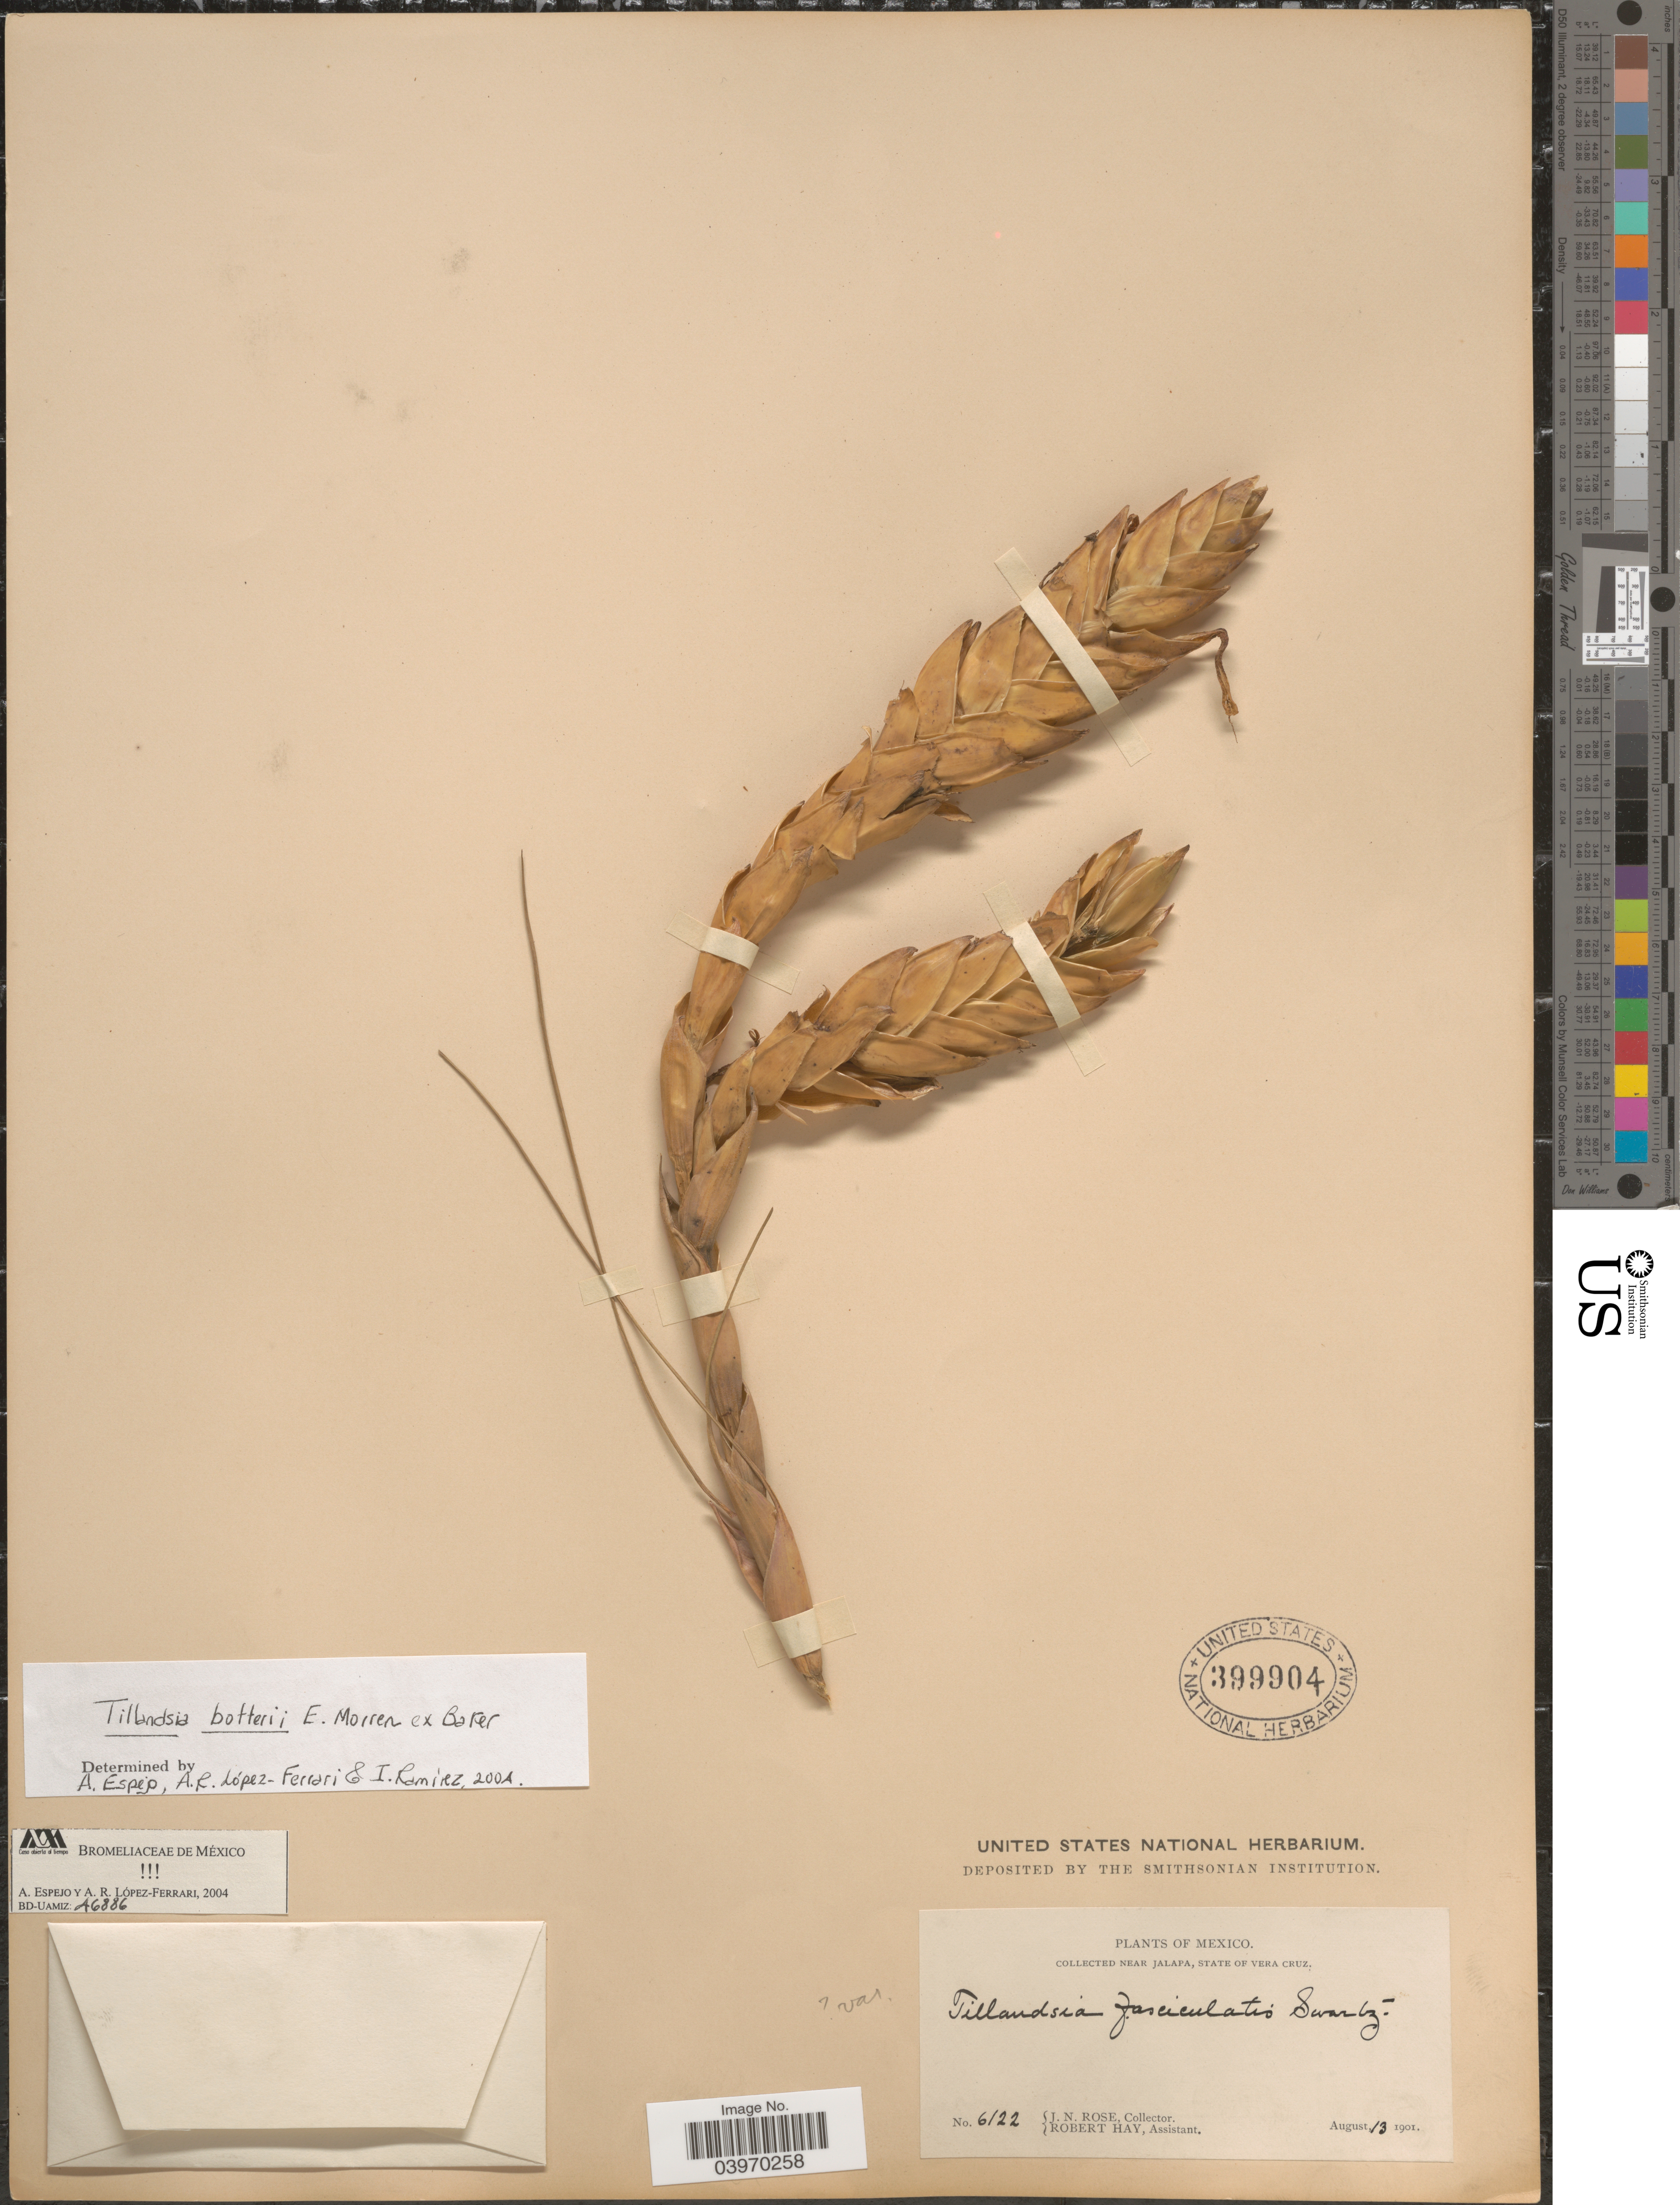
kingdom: Plantae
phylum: Tracheophyta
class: Liliopsida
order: Poales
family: Bromeliaceae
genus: Tillandsia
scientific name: Tillandsia botterii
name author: É. Morren ex Baker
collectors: J. N. Rose & R. Hay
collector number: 6122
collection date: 1901-08-13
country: Mexico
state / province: Veracruz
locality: Near Jalapa, State of Vera Cruz.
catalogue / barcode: US 399904